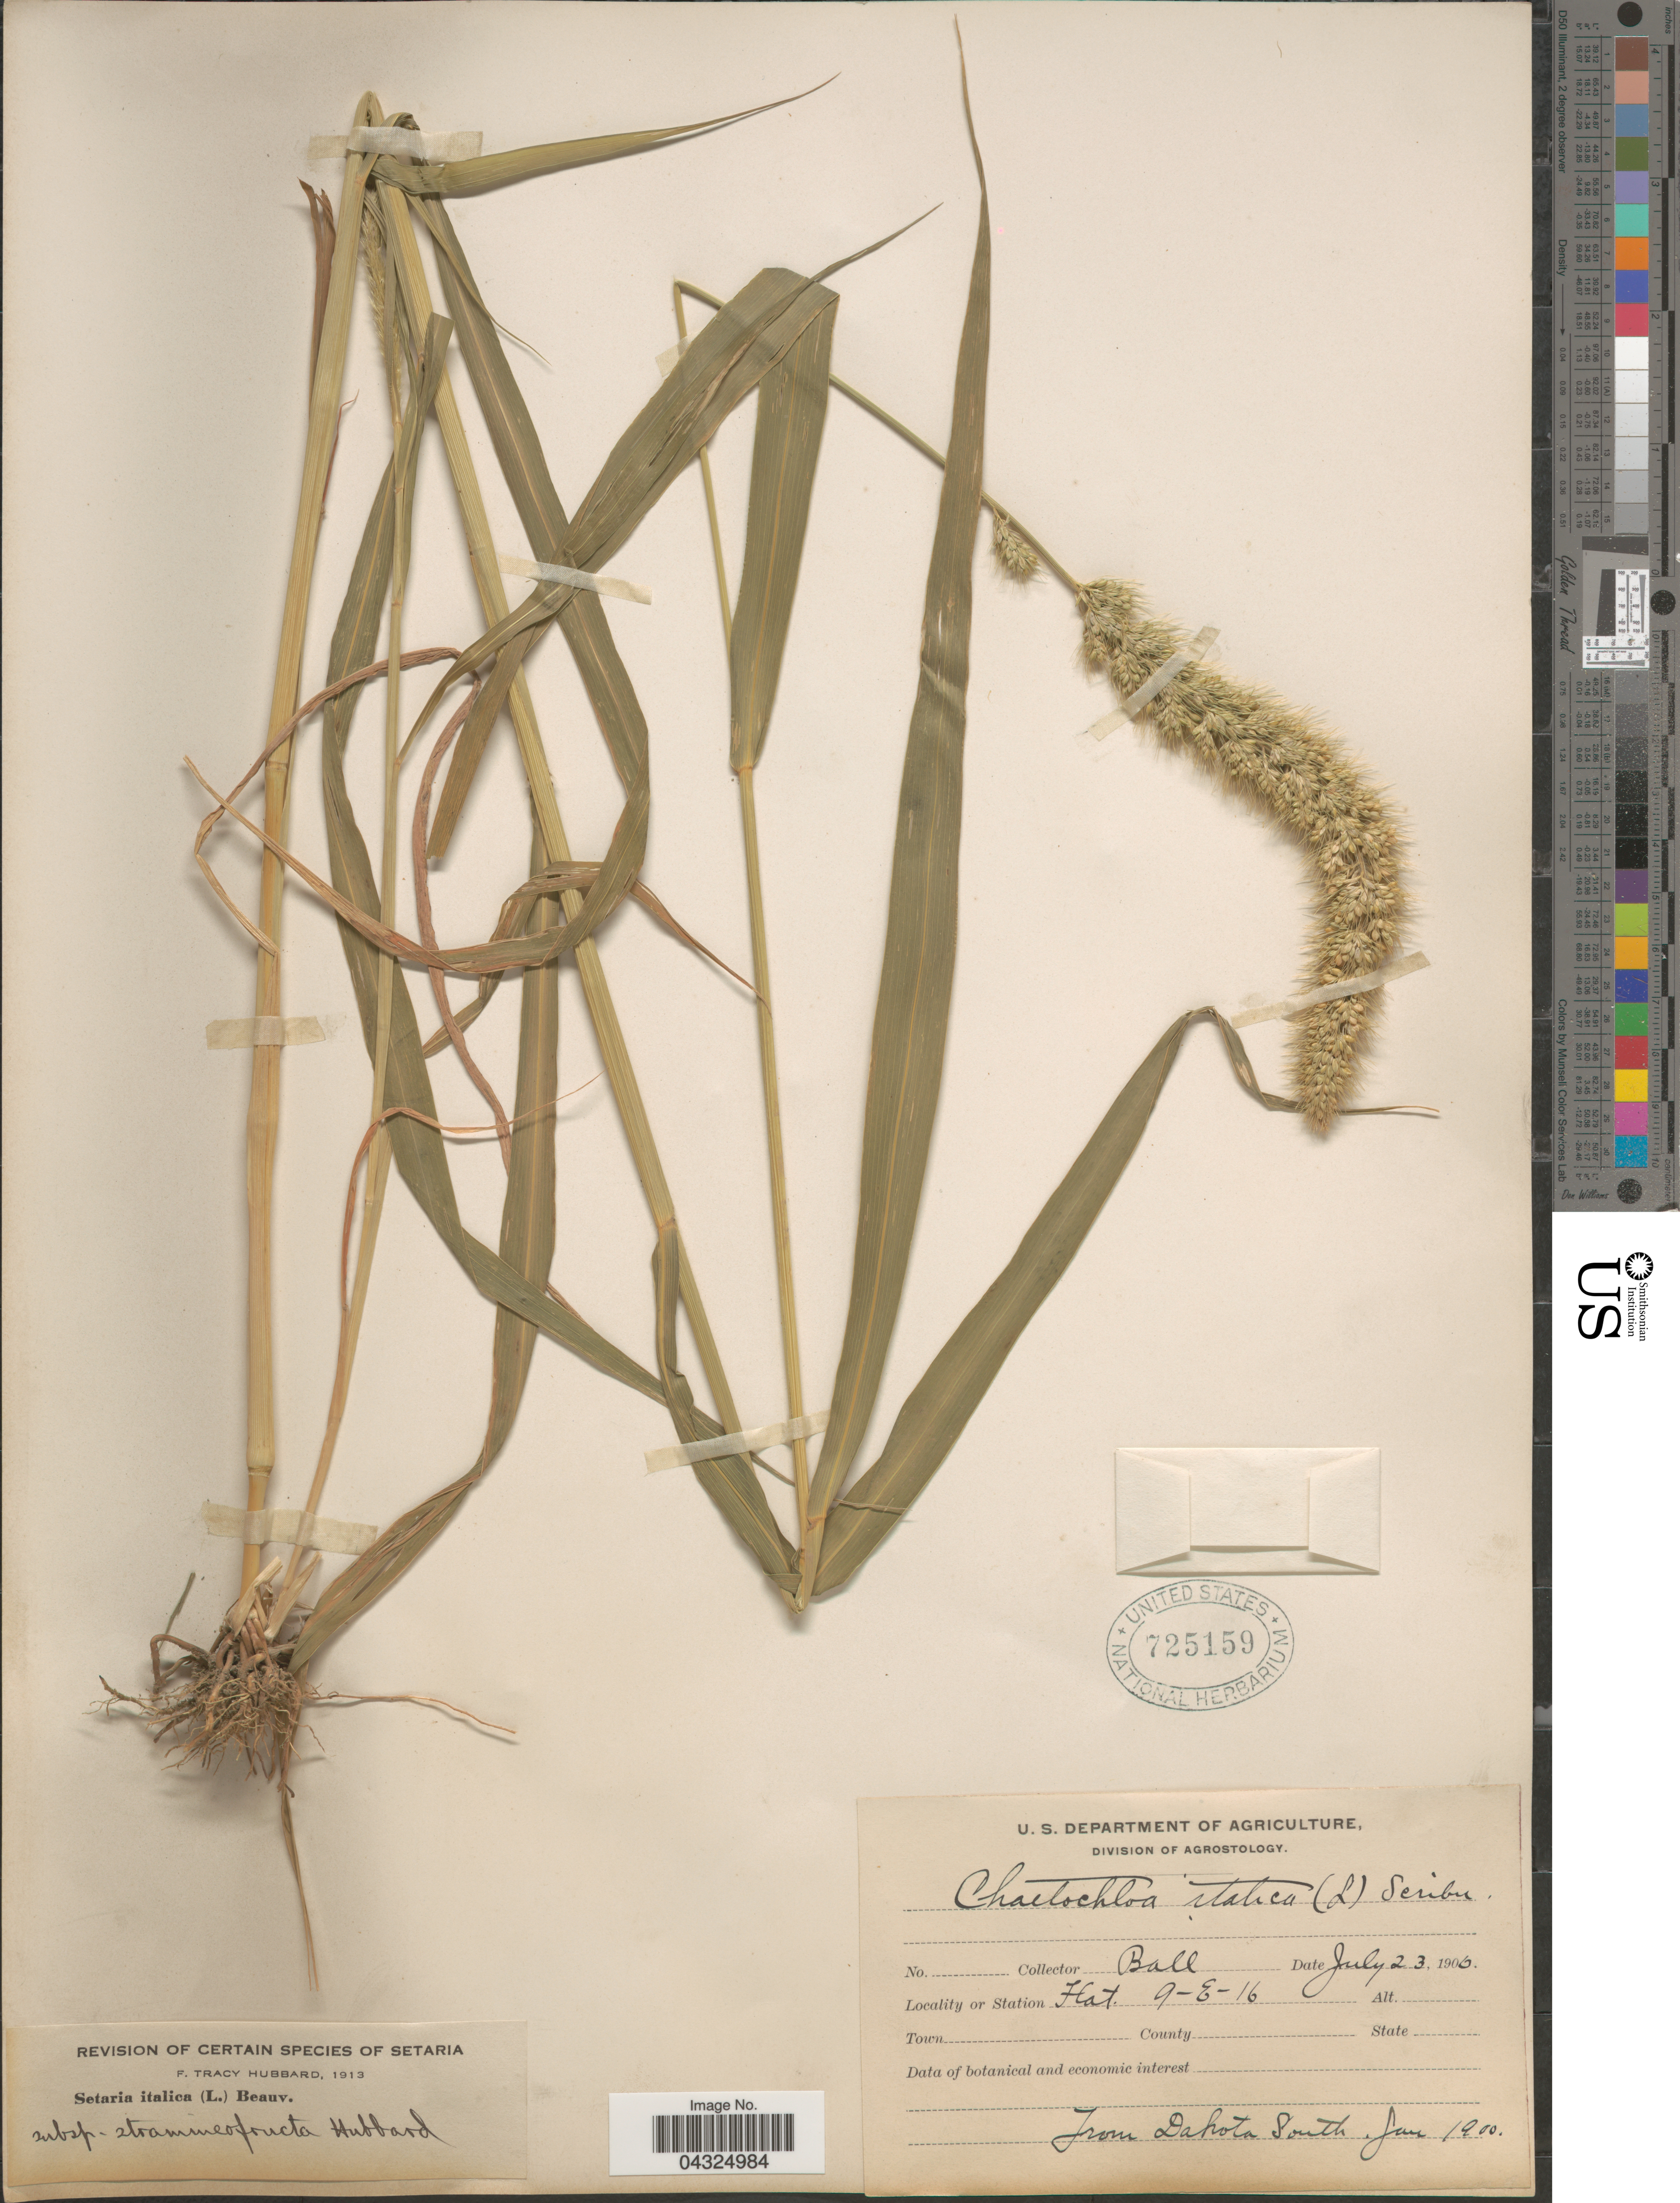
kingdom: Plantae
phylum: Tracheophyta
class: Liliopsida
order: Poales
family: Poaceae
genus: Setaria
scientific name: Setaria italica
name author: (L.) P. Beauv.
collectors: -- Ball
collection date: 1900-07-23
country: United States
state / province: South Dakota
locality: Flat 9-E-16.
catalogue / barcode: US 725159